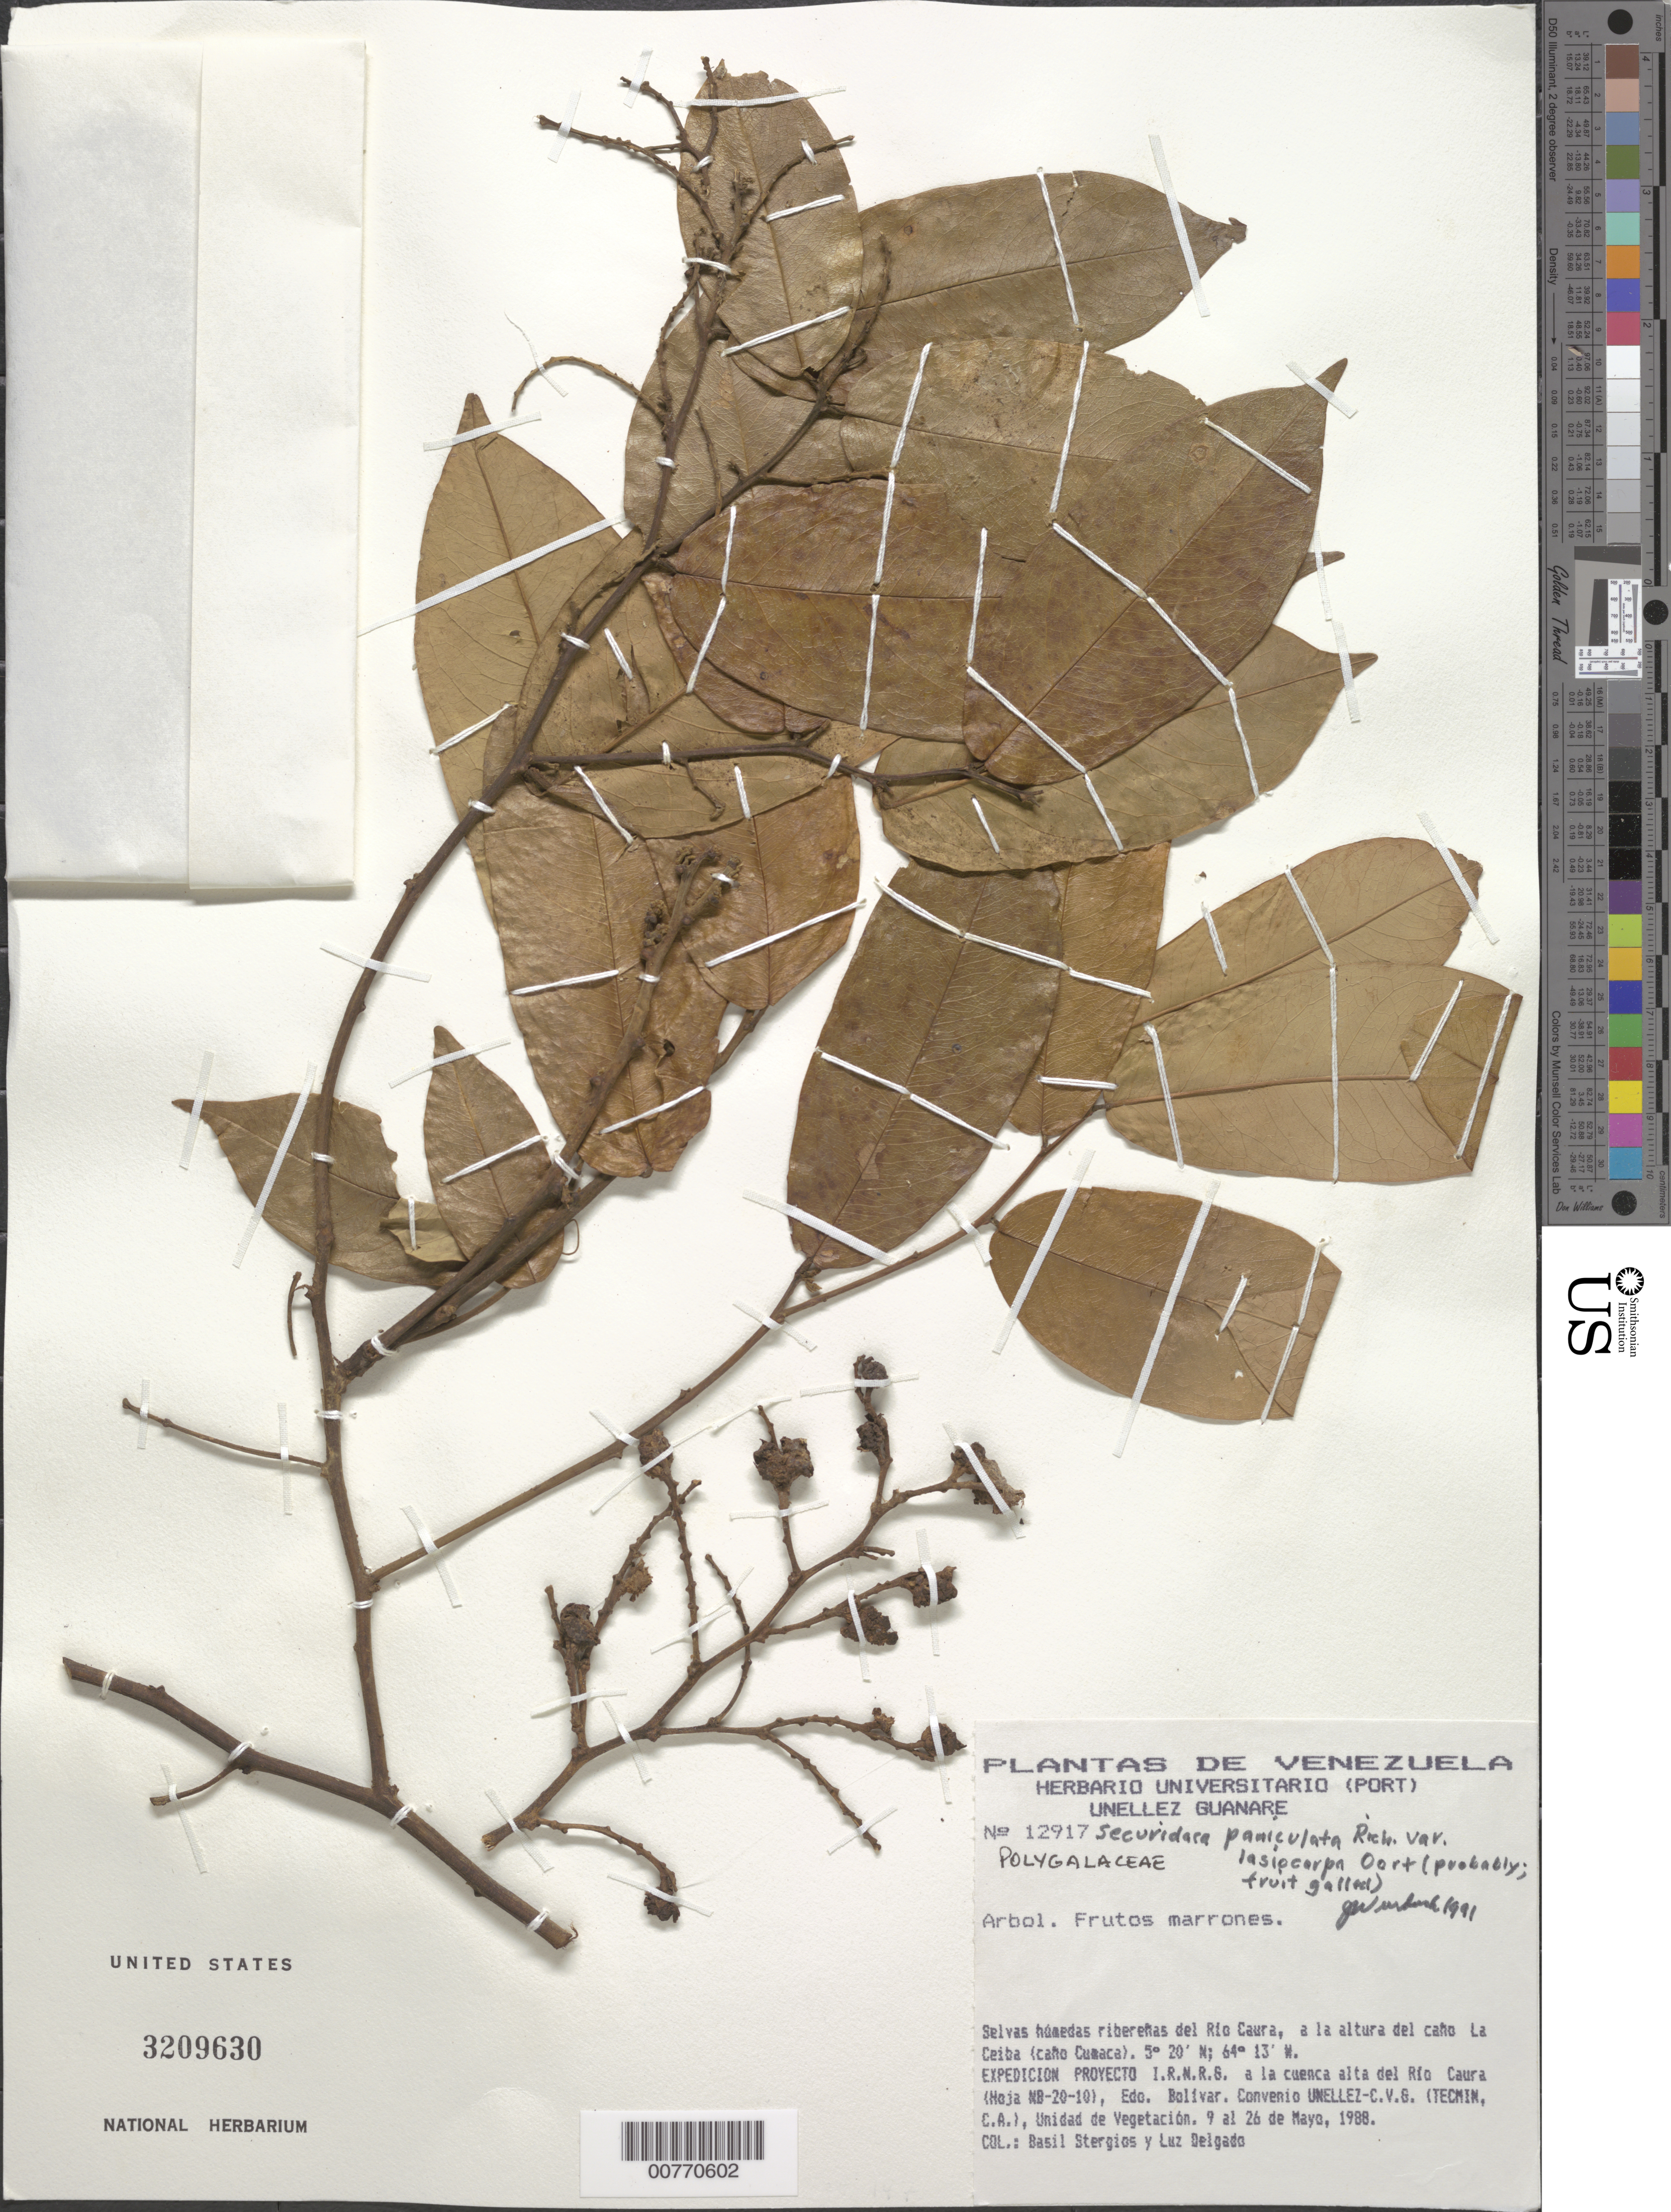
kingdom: Plantae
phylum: Tracheophyta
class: Magnoliopsida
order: Fabales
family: Polygalaceae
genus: Securidaca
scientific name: Securidaca paniculata var. lasiocarpa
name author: Oort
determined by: Wurdack, John J., (US), US (UNITED STATES)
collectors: B. G. Stergios & L. Delgado V.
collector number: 12917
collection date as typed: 9-May-88 to 26-May-88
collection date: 1988-05-09/1988-05-26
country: Venezuela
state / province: Bolívar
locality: Río Caura, Caño La Ceiba (Caño Cumaca)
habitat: Selvas húmedas ribereñas del río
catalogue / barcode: US 3209630